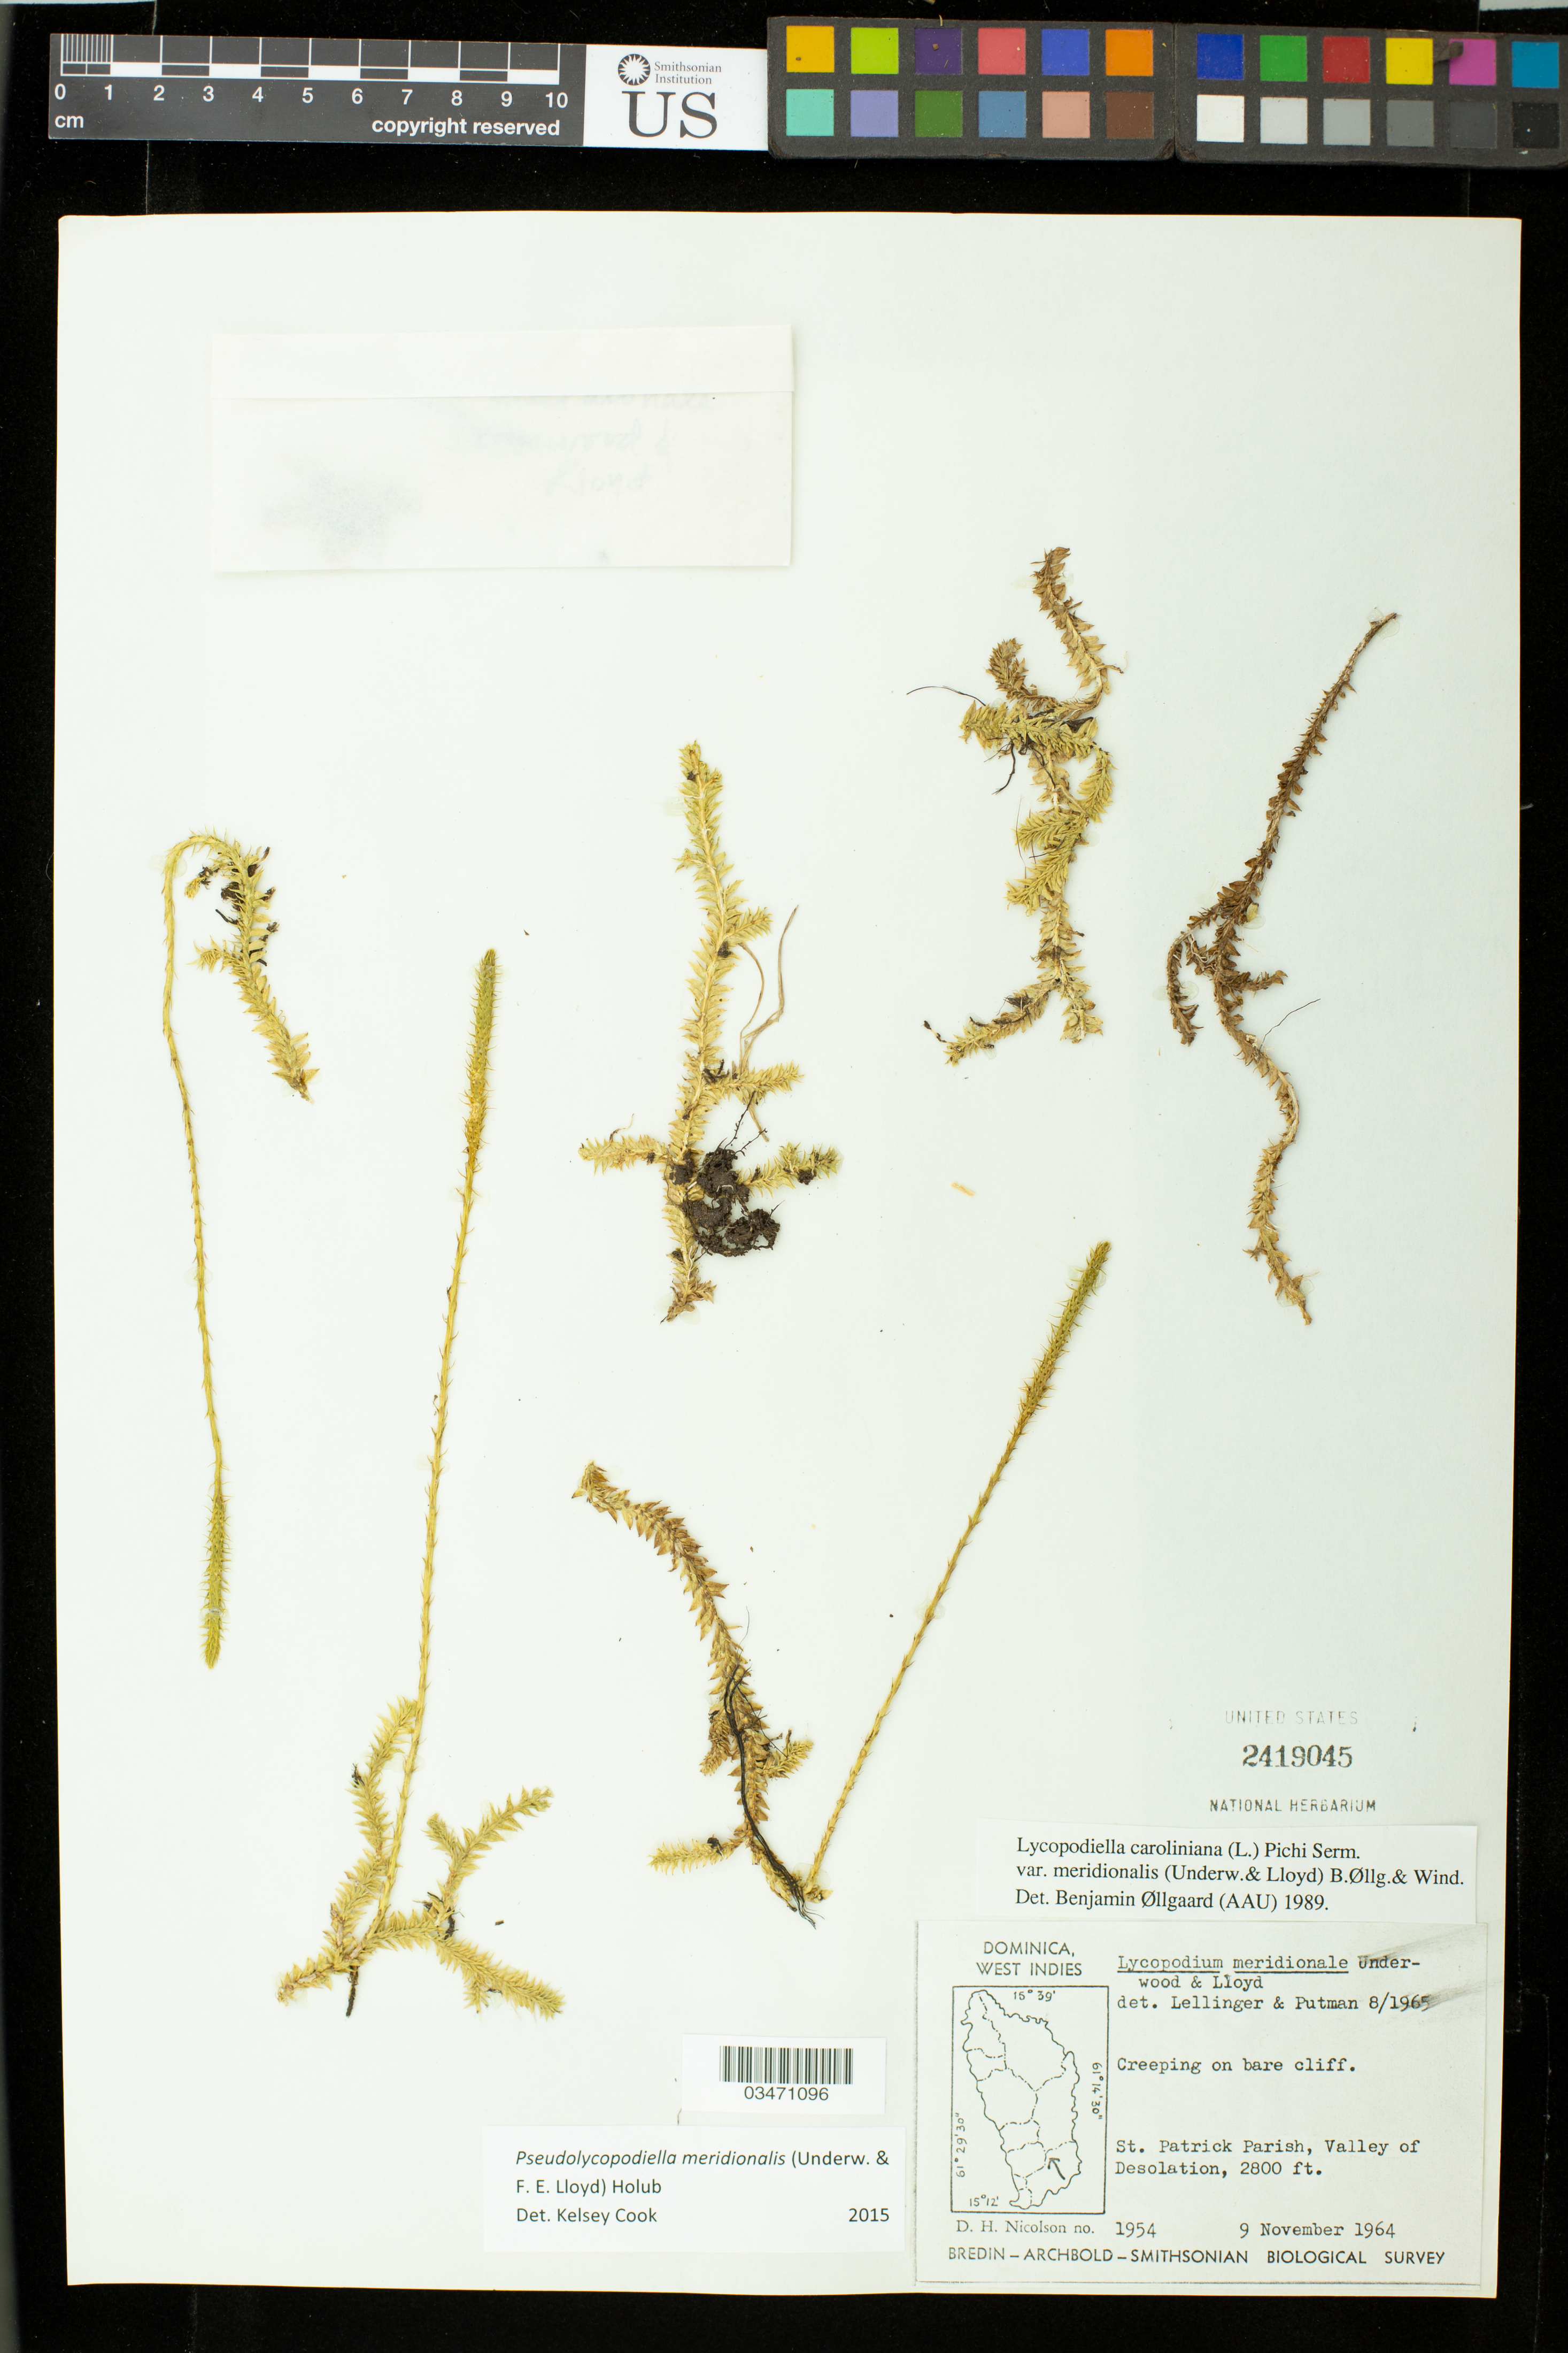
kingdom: Plantae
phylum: Tracheophyta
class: Lycopodiopsida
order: Lycopodiales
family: Lycopodiaceae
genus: Pseudolycopodiella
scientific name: Pseudolycopodiella meridionalis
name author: (Underw. & F.E. Lloyd) Holub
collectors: D. H. Nicolson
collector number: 1954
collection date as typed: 09 Nov 1964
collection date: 1964-11-09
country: Dominica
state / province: St. Patrick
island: Dominica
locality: Valley of Desolation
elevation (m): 853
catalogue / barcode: US 2419045